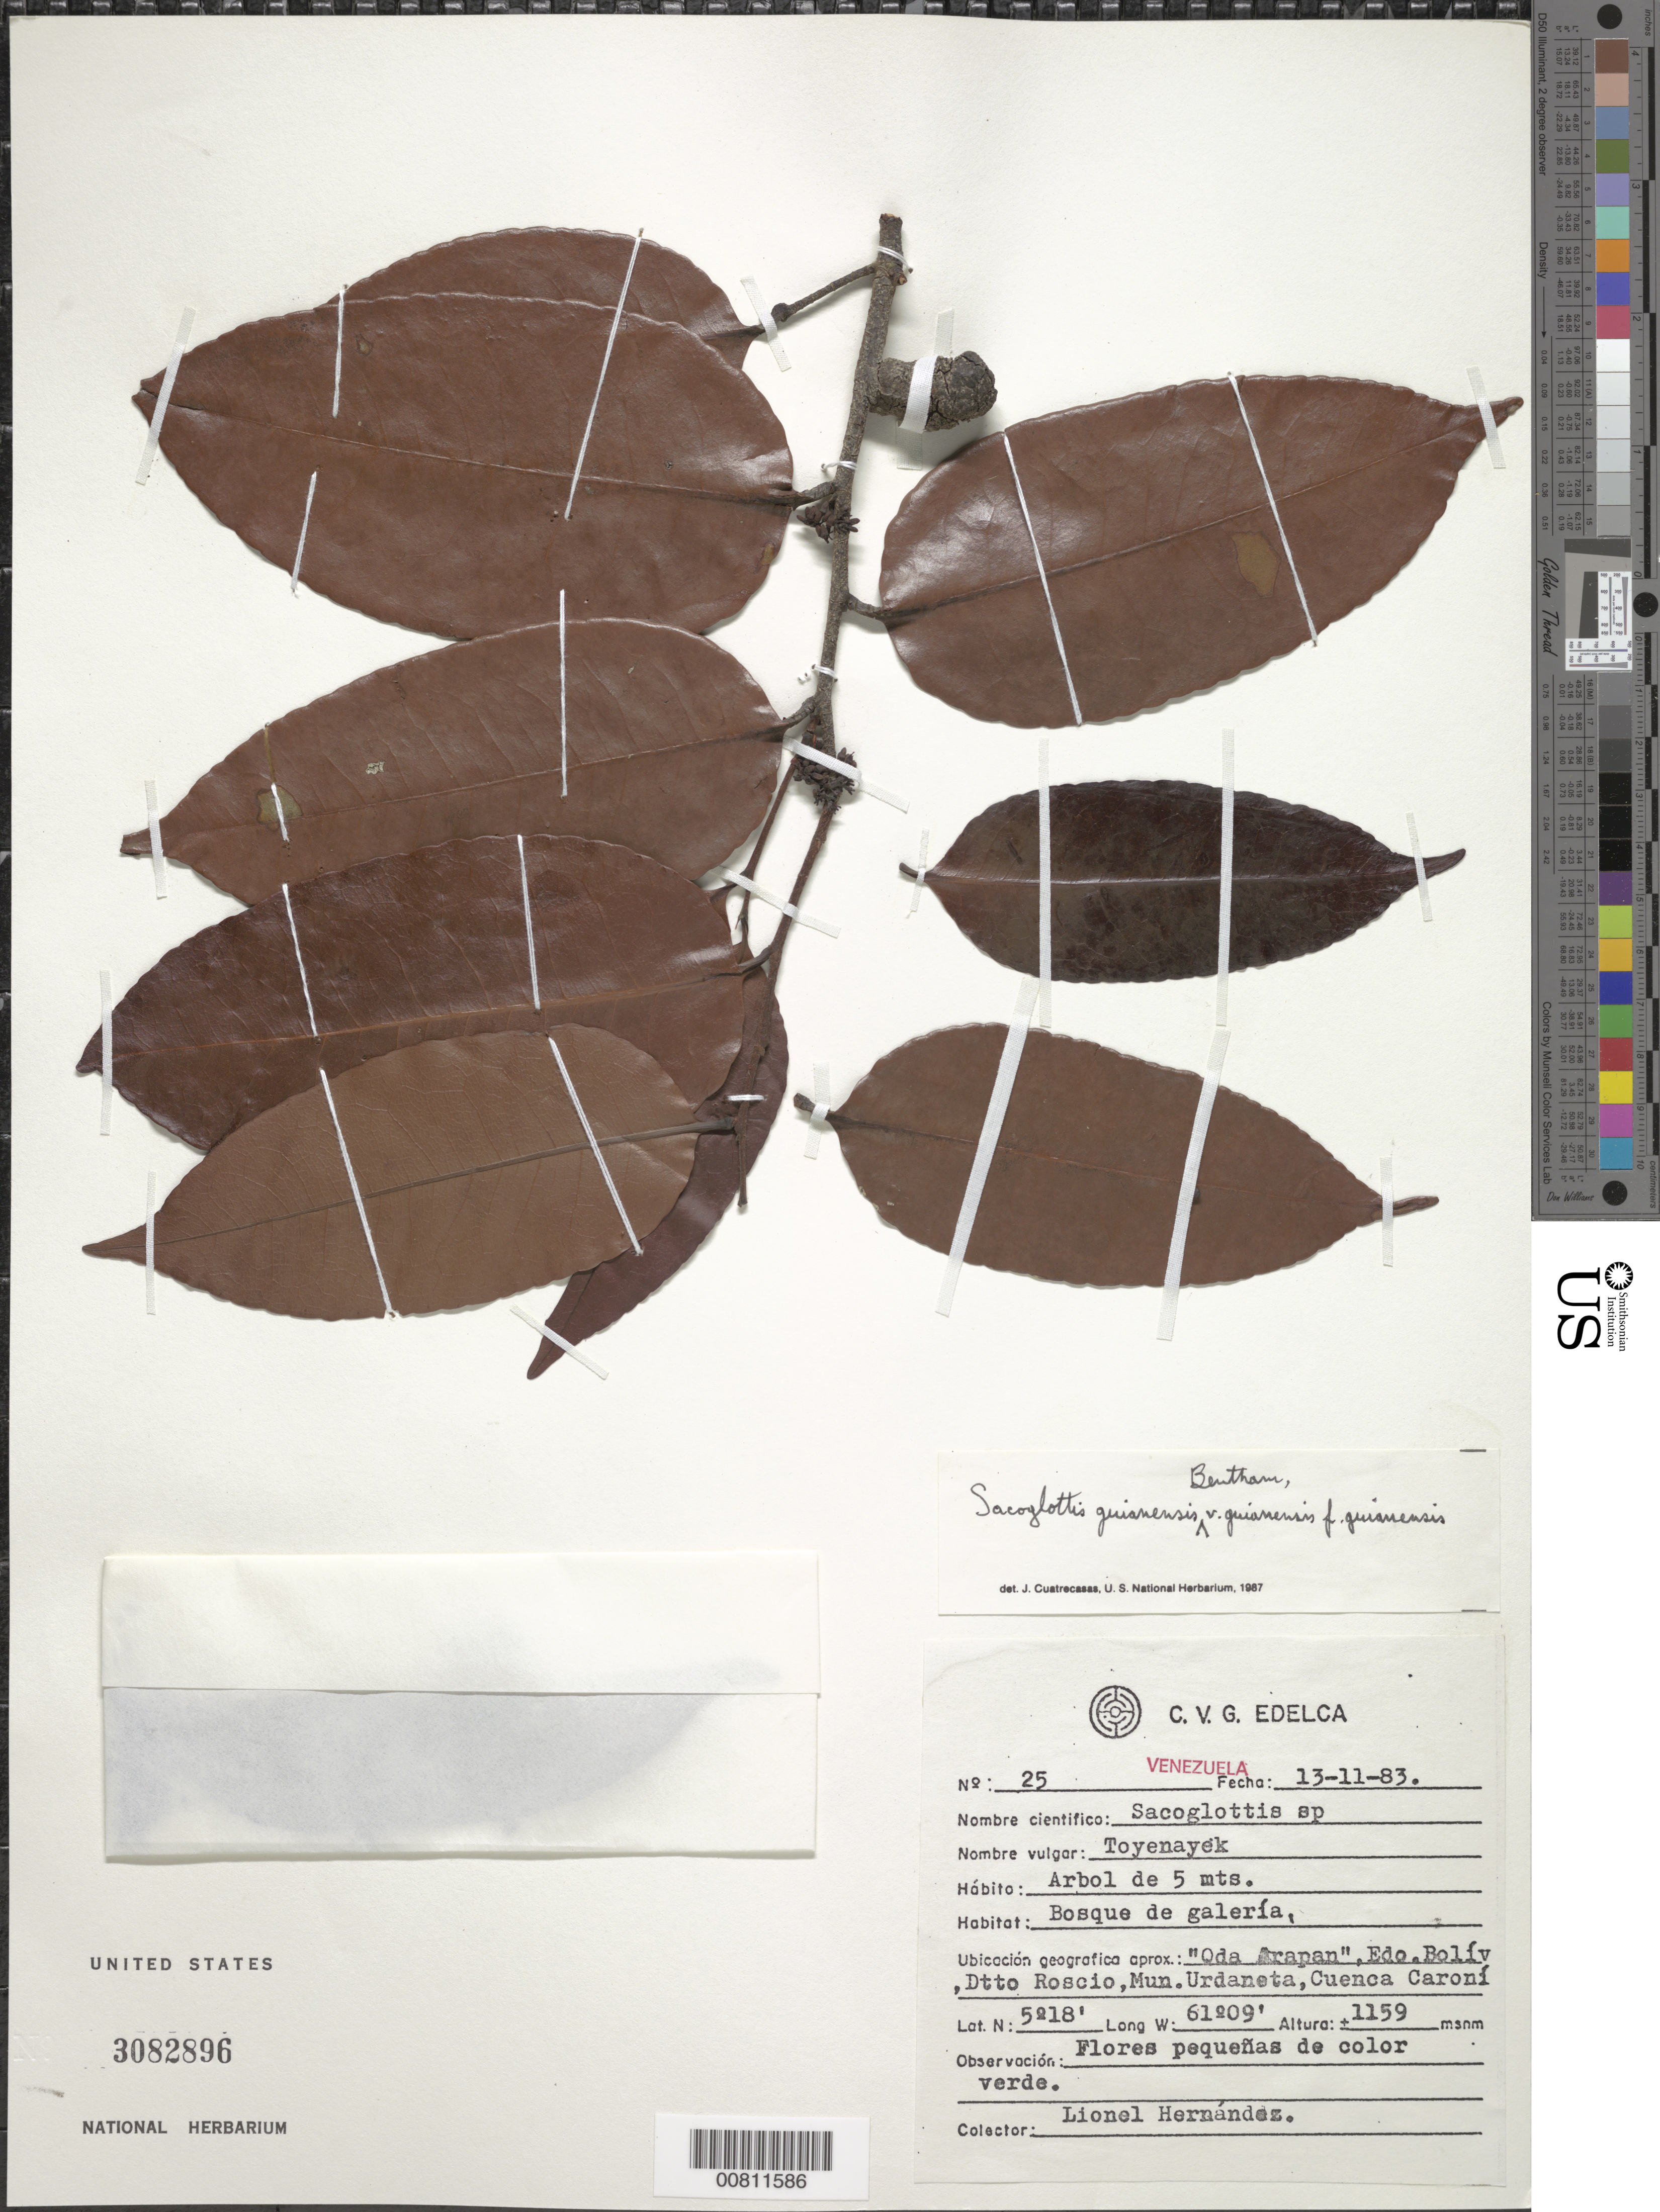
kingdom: Plantae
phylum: Tracheophyta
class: Magnoliopsida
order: Malpighiales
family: Humiriaceae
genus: Sacoglottis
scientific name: Sacoglottis guianensis var. guianensis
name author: Benth.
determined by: Cuatrecasas, J.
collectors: L. Hernández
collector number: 25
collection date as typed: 13-Nov-83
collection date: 1983-11-13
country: Venezuela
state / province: Bolívar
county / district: Roscio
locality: Mun. Urdaneta, Cuenca Caroní, "Qda Arapan"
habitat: Bosque de galería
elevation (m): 1159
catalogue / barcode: US 3082896